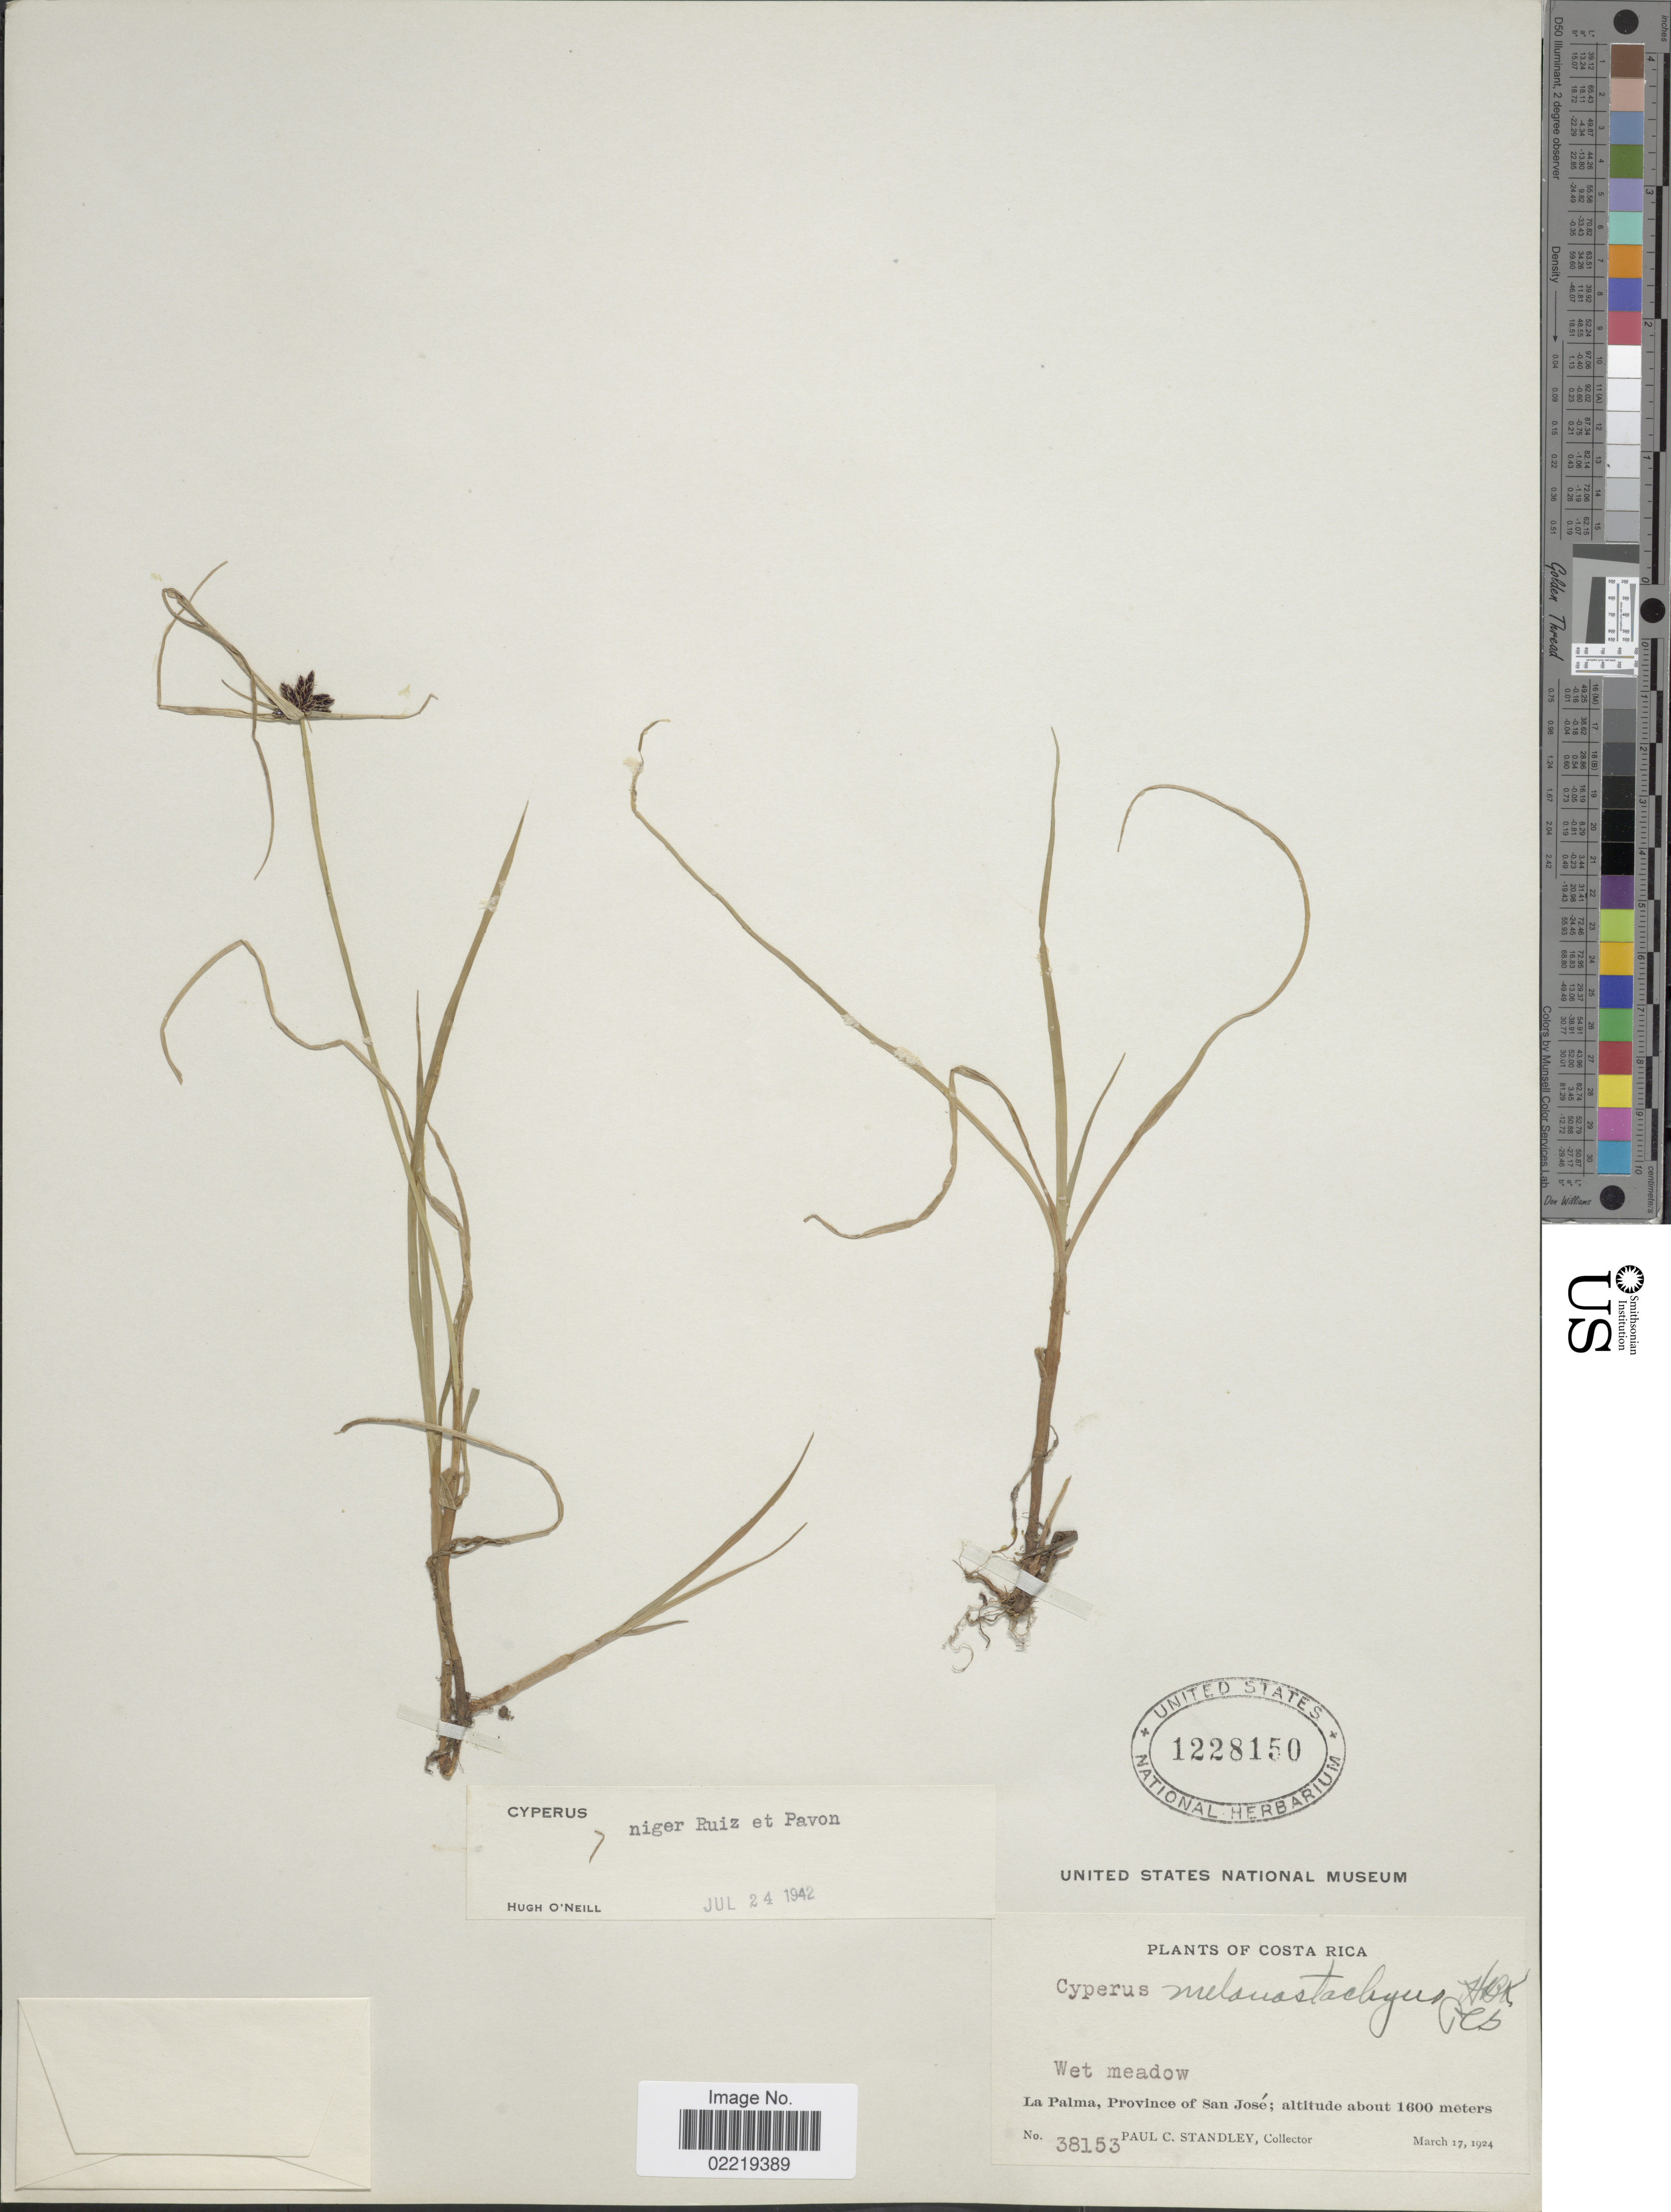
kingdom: Plantae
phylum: Tracheophyta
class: Liliopsida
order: Poales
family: Cyperaceae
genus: Cyperus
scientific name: Cyperus niger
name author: Ruiz & Pav.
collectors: P. C. Standley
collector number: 38153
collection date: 1924-03-17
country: Costa Rica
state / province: San José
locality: La Palma, Province of San Jose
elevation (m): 1600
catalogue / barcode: US 1228150